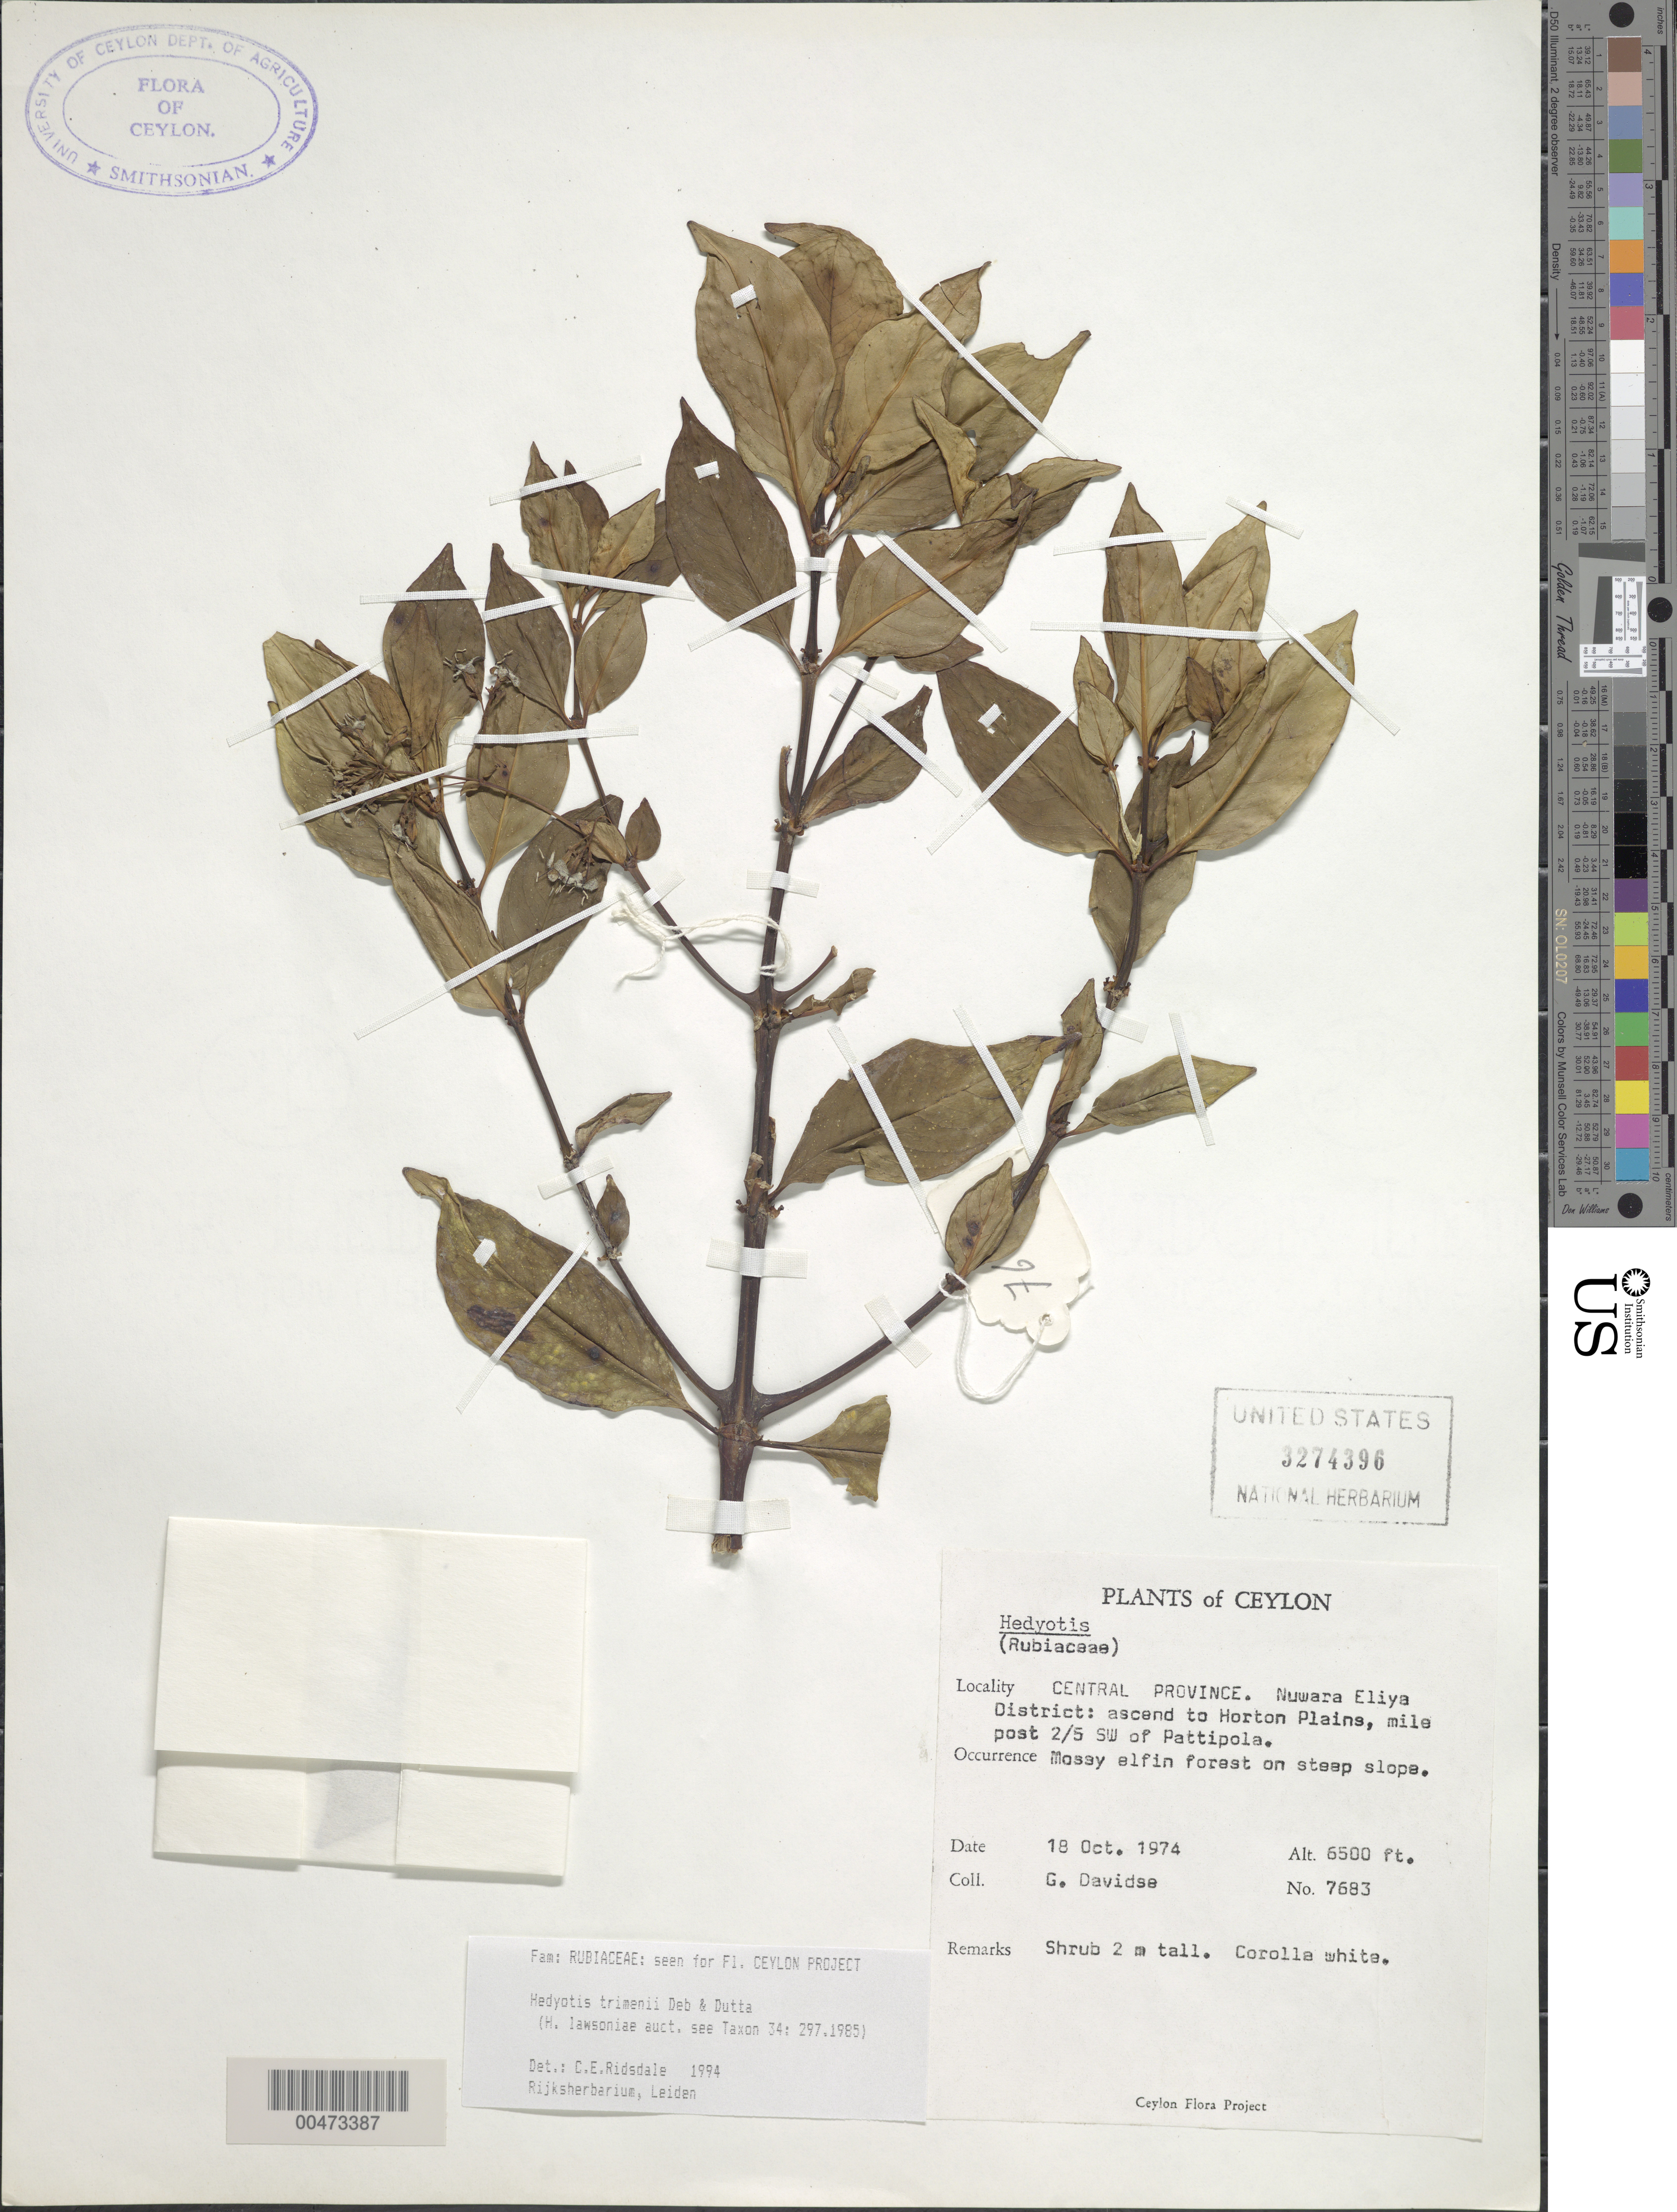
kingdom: Plantae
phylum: Tracheophyta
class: Magnoliopsida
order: Gentianales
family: Rubiaceae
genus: Hedyotis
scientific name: Hedyotis trimenii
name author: Deb & R. Dutta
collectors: G. Davidse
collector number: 7683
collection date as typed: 18 Oct 1974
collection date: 1974-10-18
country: Sri Lanka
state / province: Central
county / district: Nuwara Eliya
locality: ascent to Horton plains, mile post 2/5 WS of Pattipola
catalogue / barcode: US 3274396